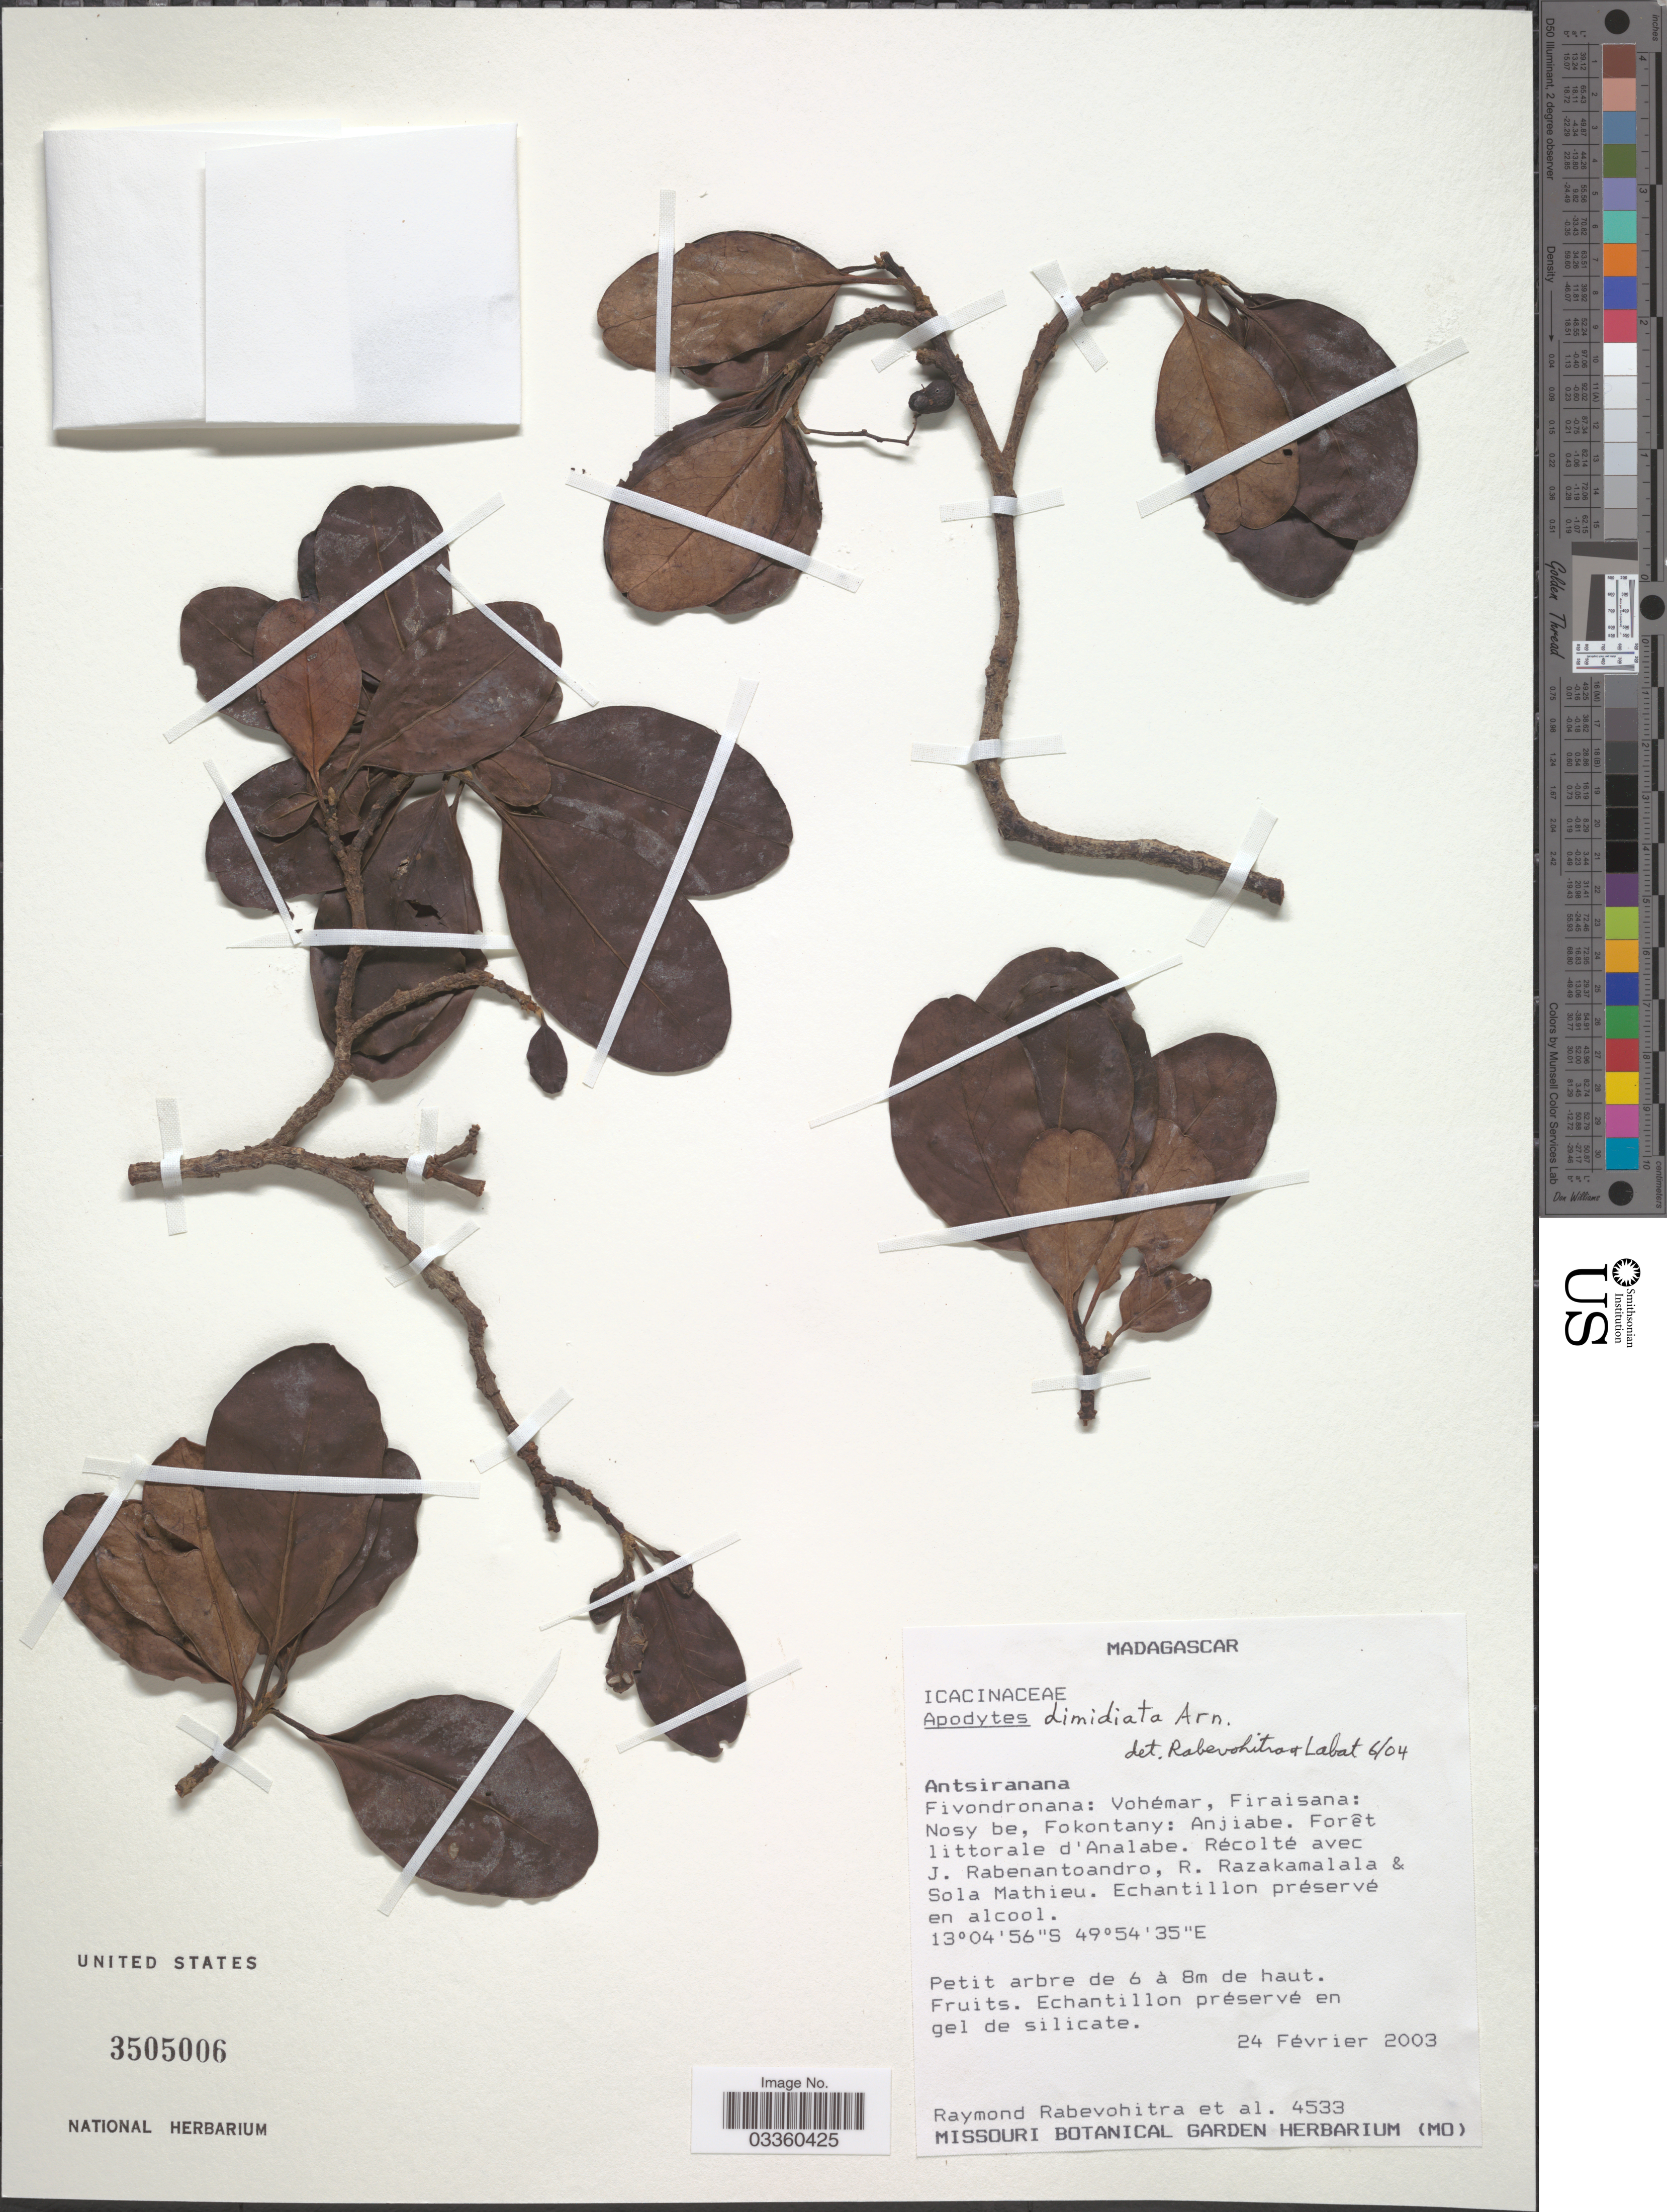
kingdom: Plantae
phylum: Tracheophyta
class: Magnoliopsida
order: Metteniusales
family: Metteniusaceae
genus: Apodytes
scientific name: Apodytes dimidiata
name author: E. Mey. ex Arn.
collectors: R. Rabevohitra, J. Rabenantoandro, R. Razakamalala & S. Mathieu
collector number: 4533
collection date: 2003-02-24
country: Madagascar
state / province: Sava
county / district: Vohémar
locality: Fivondronana: Vohémar, Firaisana: Nosy be, Fokontany: Anjiabe. Forêt littorale d'Analabe. [INTERPRETTED: Nosibe]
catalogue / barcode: US 3505006